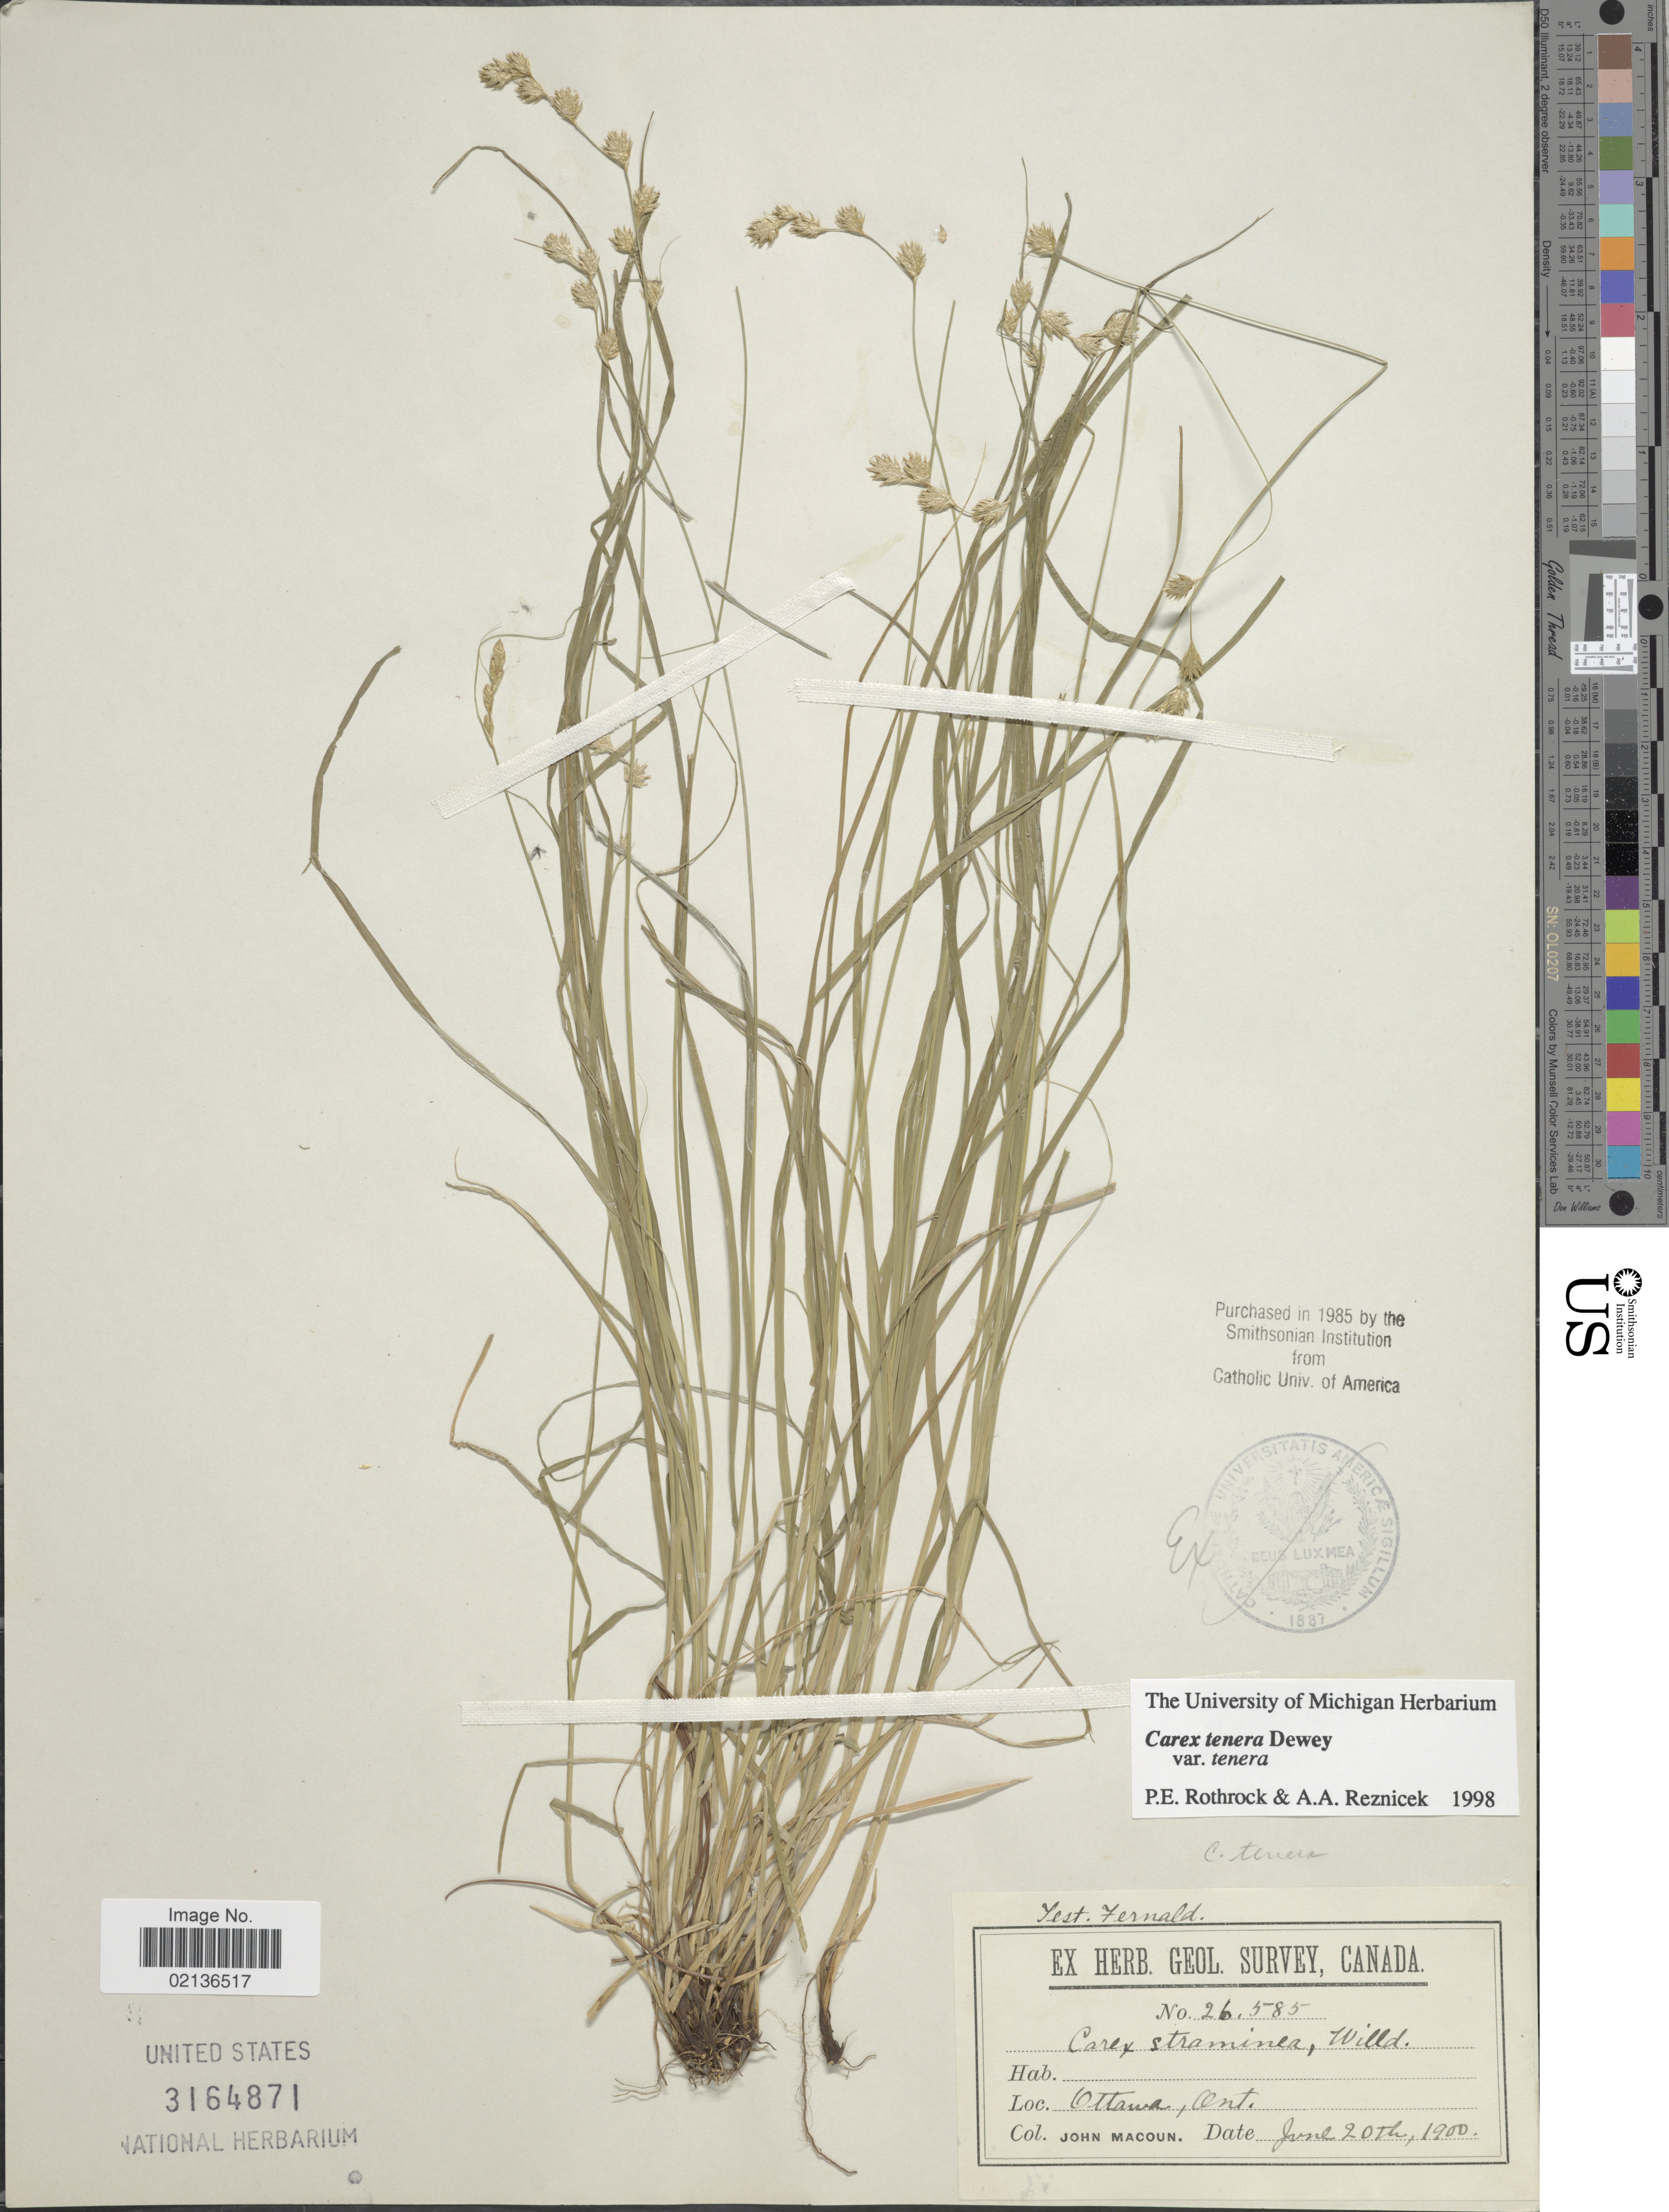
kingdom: Plantae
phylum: Tracheophyta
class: Liliopsida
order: Poales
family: Cyperaceae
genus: Carex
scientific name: Carex tenera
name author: Dewey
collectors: J. Macoun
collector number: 26585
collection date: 1900-06-20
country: Canada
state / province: Ontario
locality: Ottawa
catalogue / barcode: US 3164871